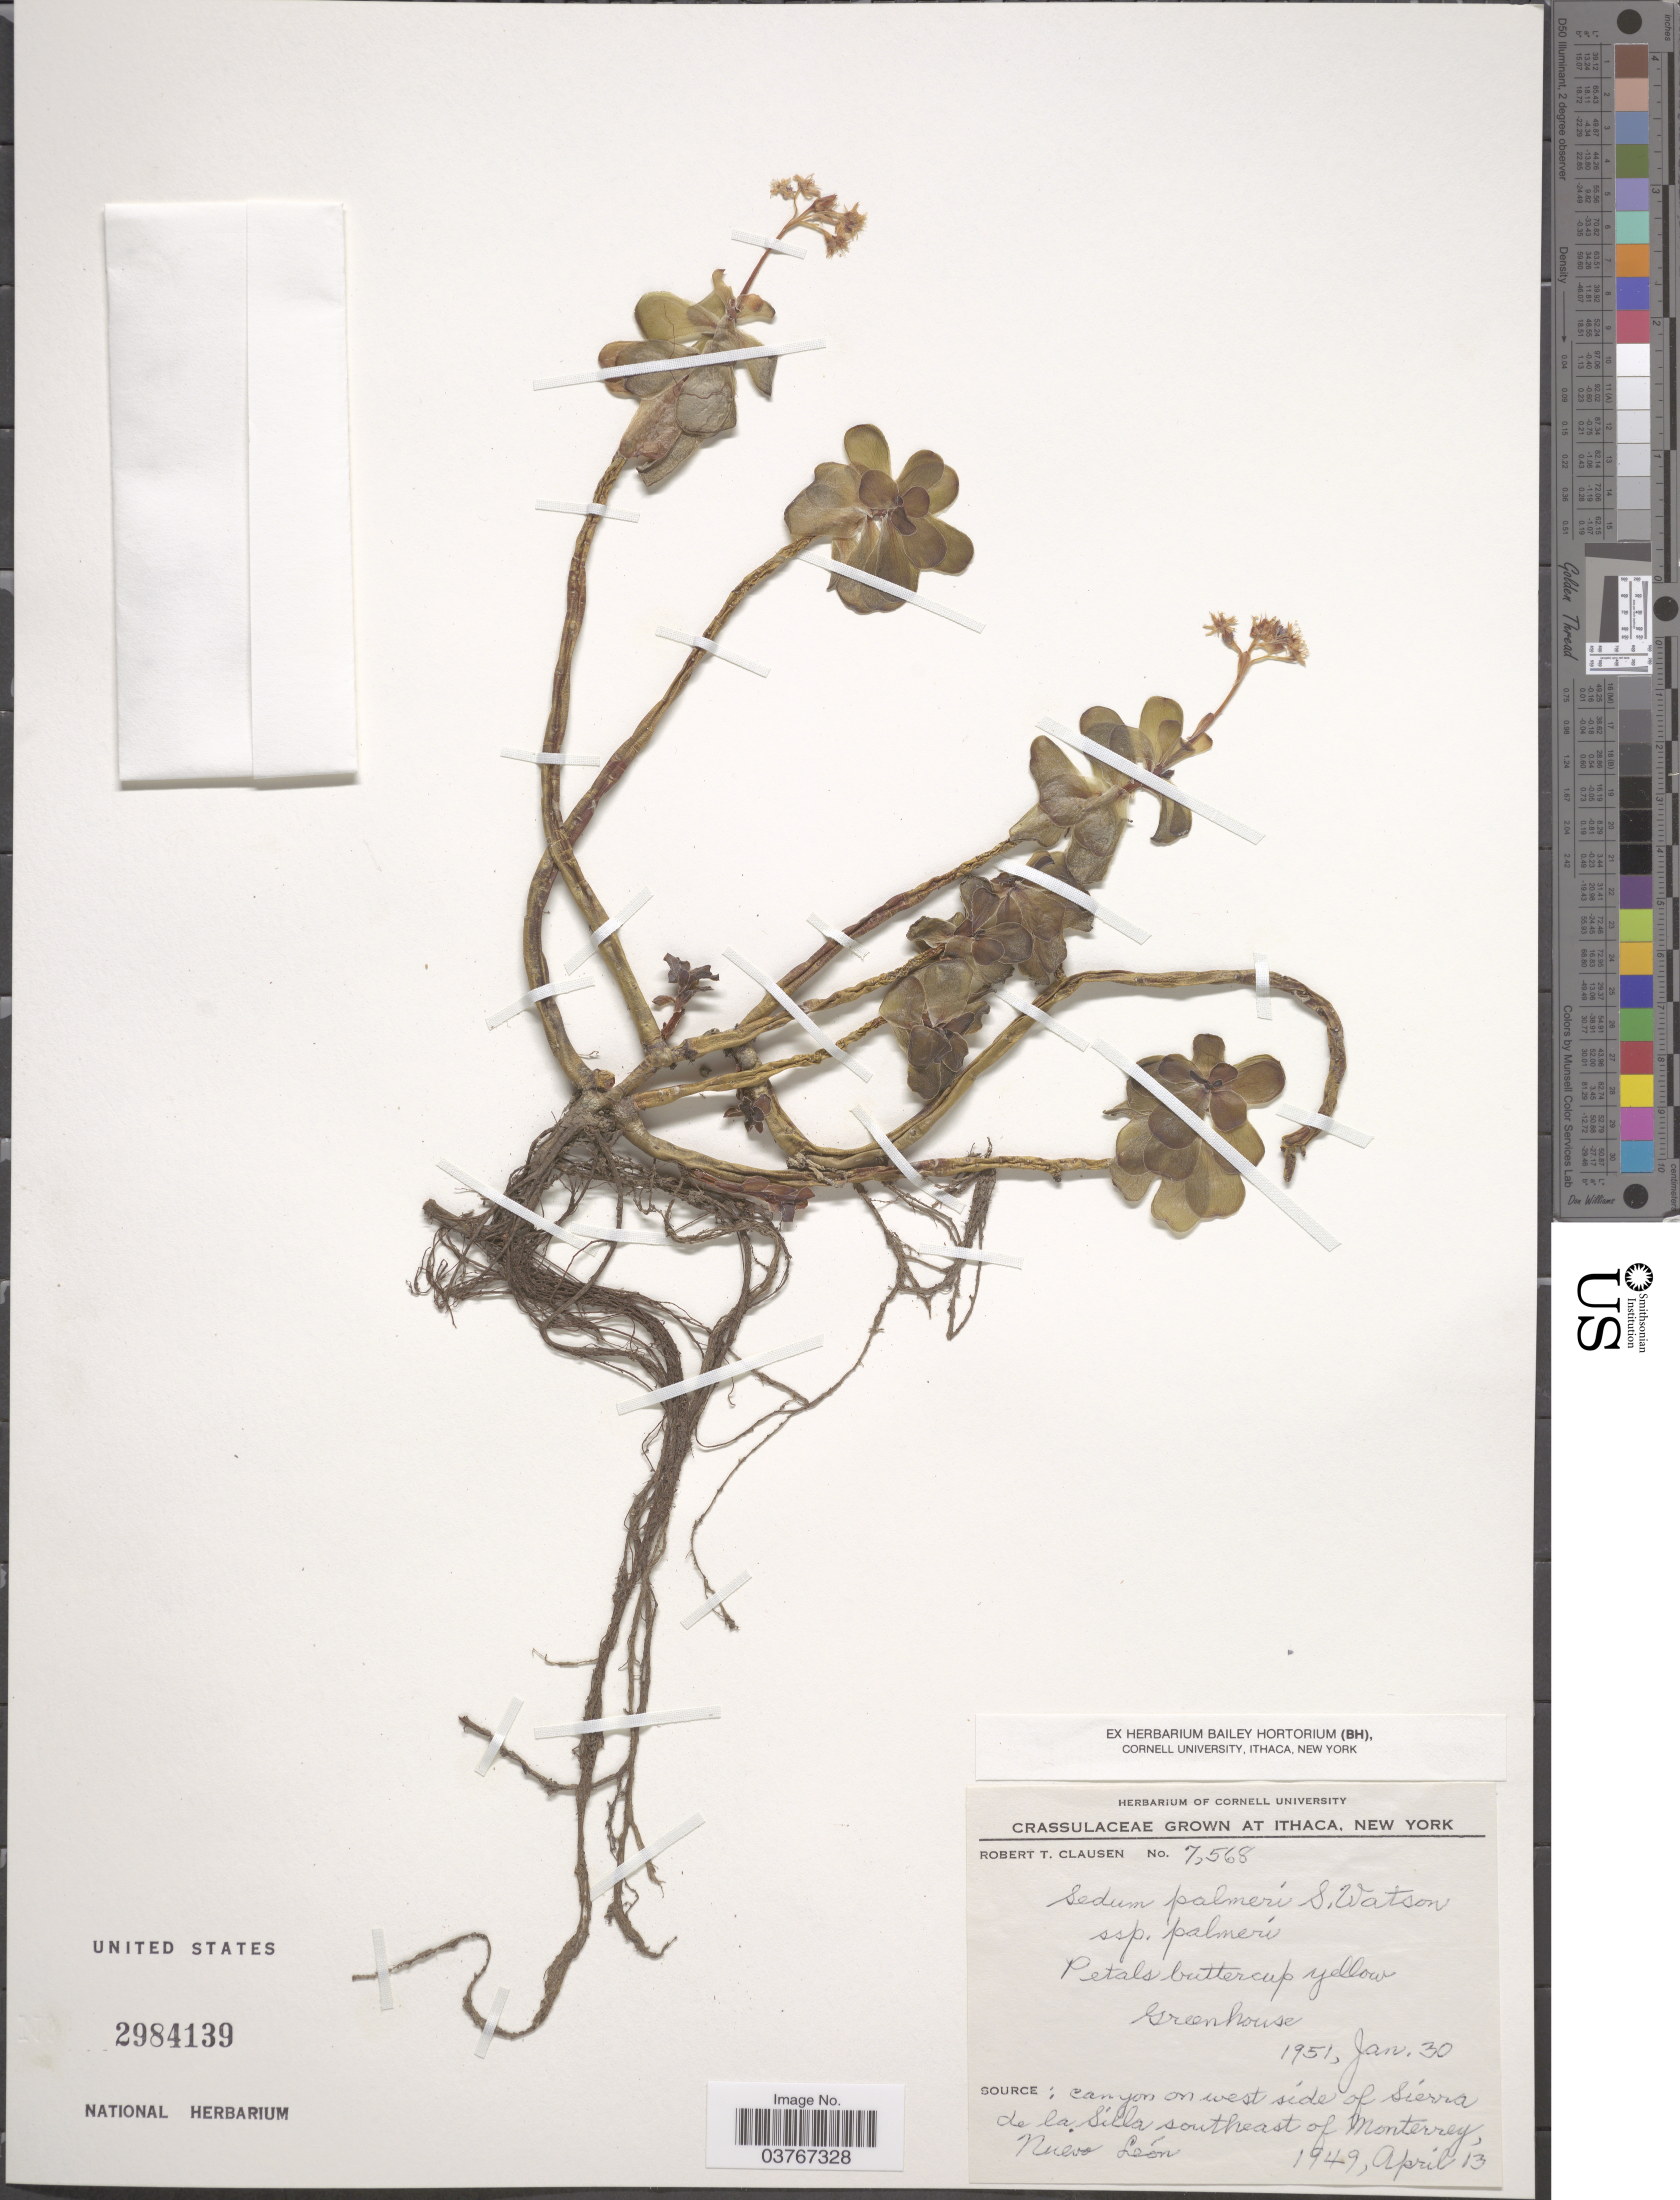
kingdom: Plantae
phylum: Tracheophyta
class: Magnoliopsida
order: Saxifragales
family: Crassulaceae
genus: Sedum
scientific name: Sedum palmeri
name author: S. Watson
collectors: R. T. Clausen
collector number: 7568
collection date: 1951-01-30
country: United States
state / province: New York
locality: Ithaca. Greenhouse.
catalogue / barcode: US 2984139